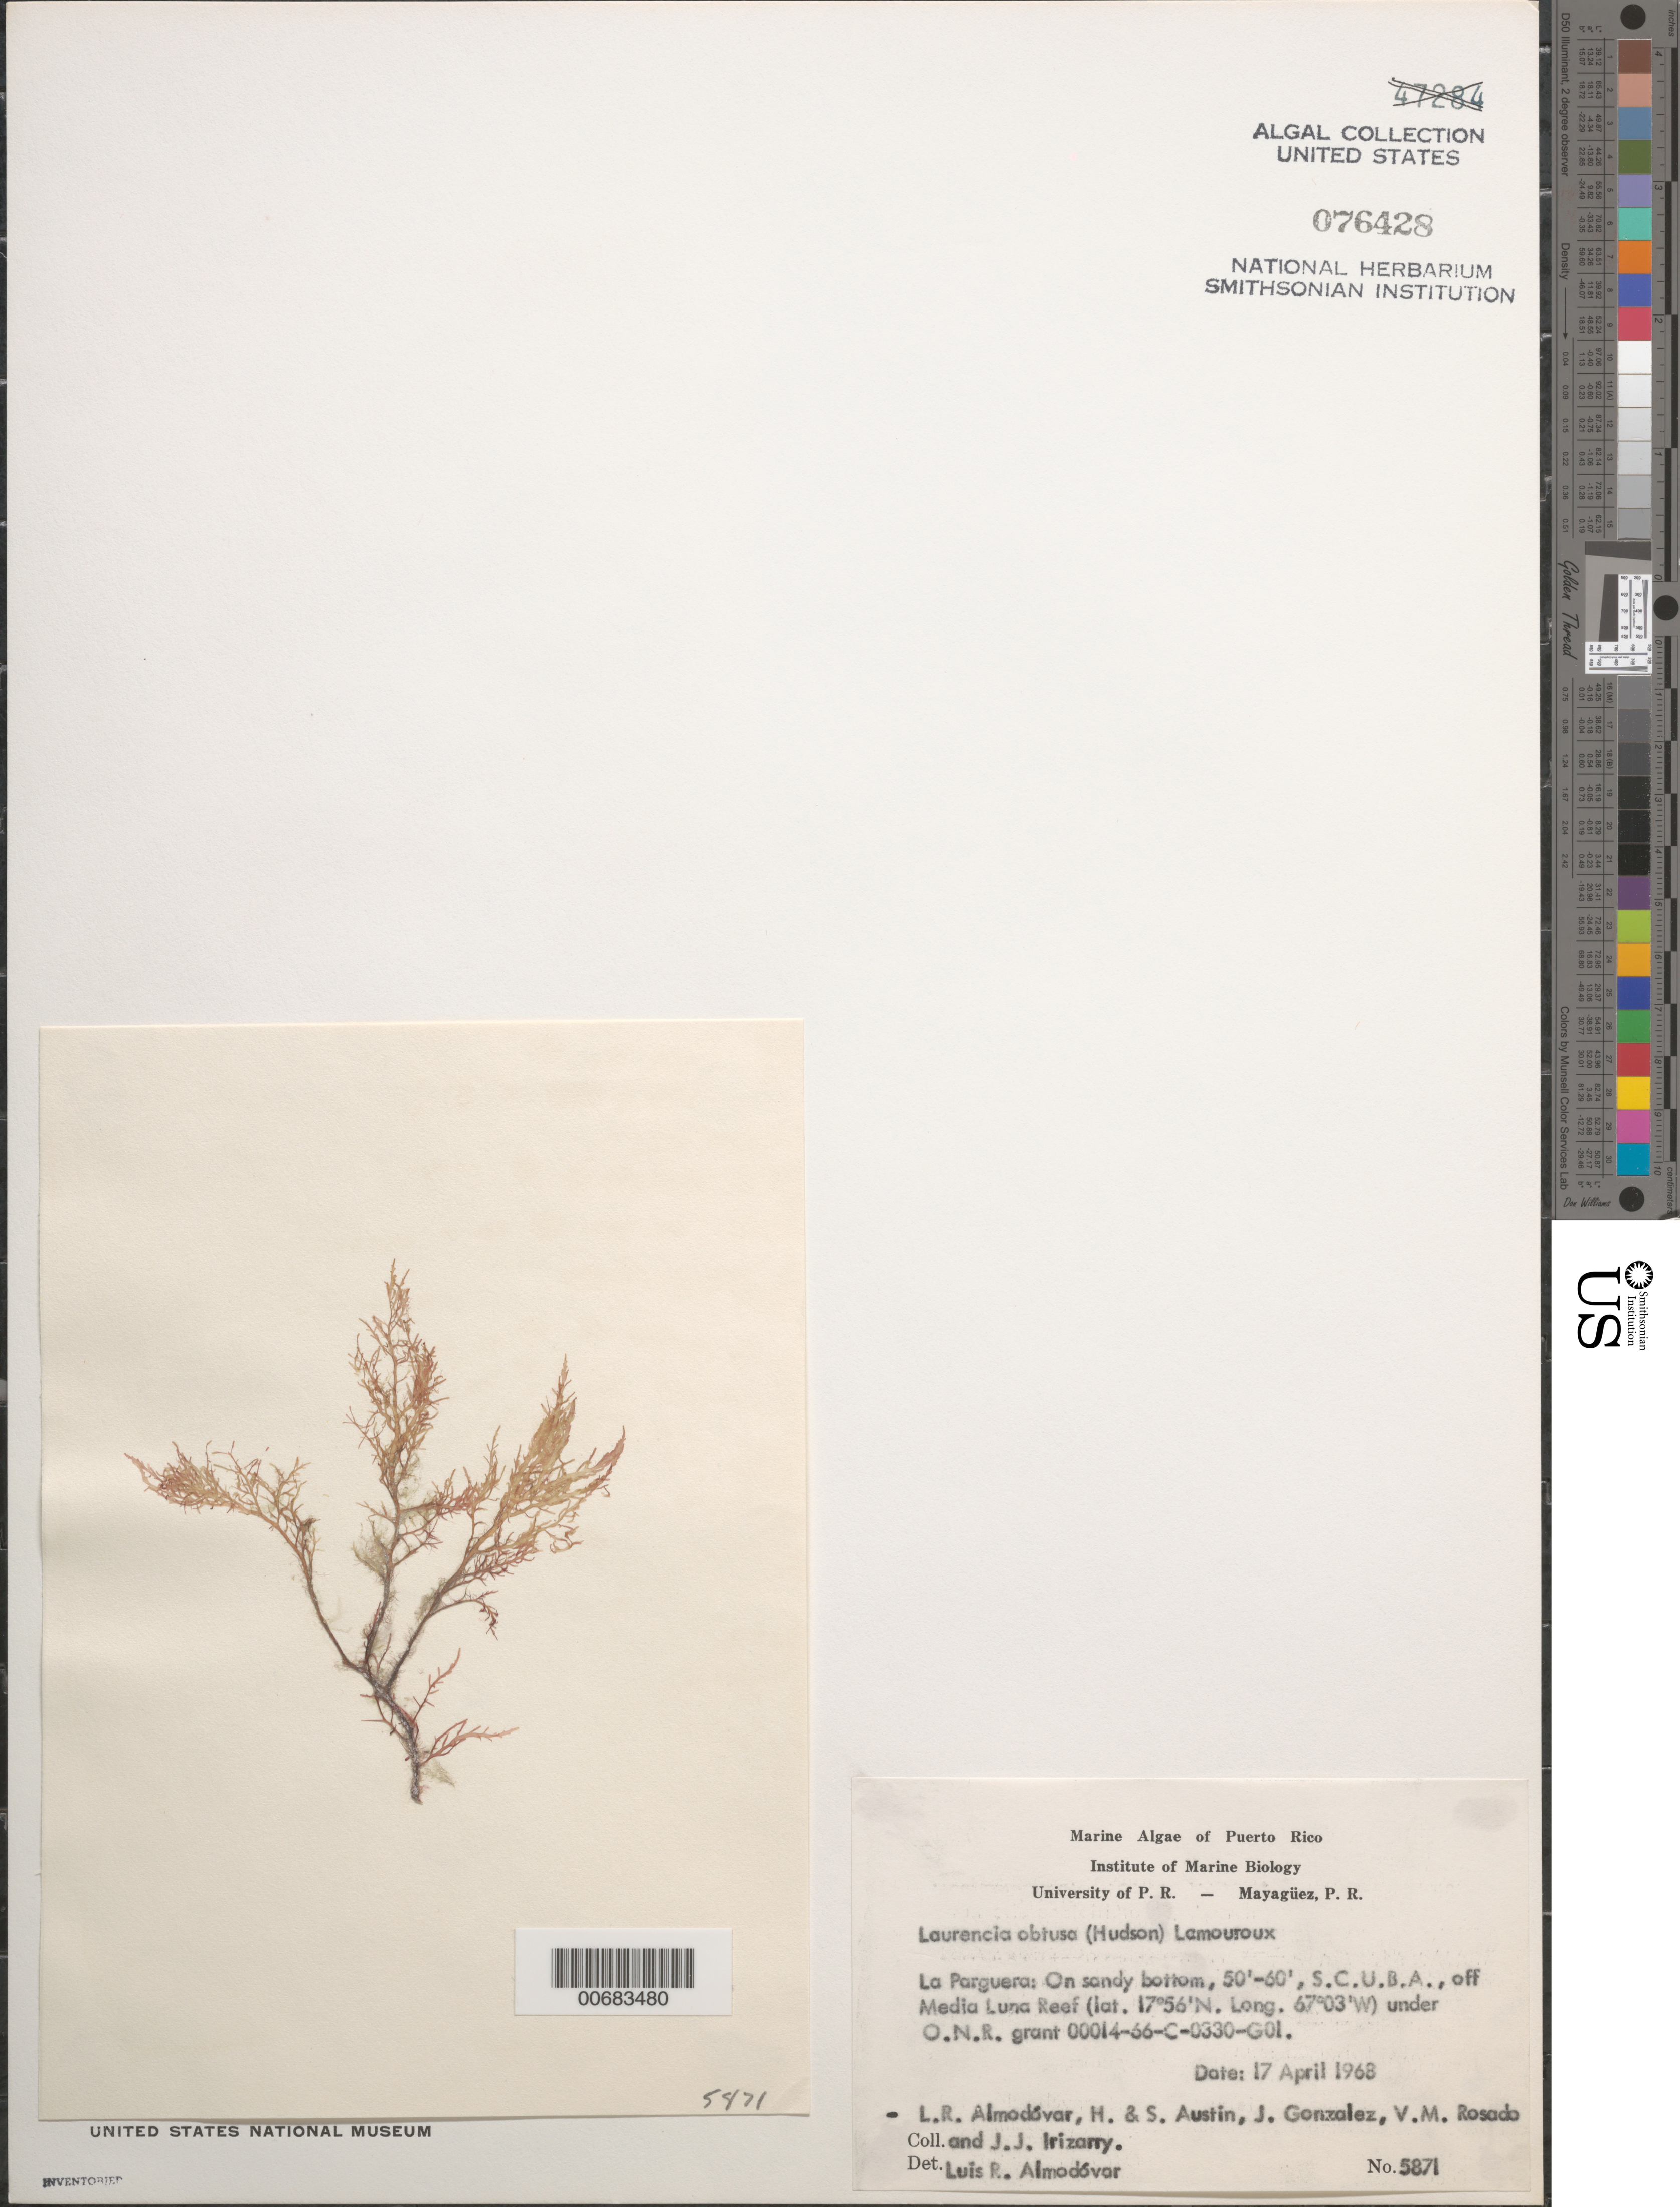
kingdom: Plantae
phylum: Rhodophyta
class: Florideophyceae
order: Ceramiales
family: Rhodomelaceae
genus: Laurencia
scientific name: Laurencia obtusa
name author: (Huds.) J.V.Lamouroux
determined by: Almodovar, L. R.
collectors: L. Almodovar, H. Austin, S. Austin, J. Gonzalez, V. Rosado & J. Irizarry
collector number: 5871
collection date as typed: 17 Apr 1968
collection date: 1968-04-17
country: Puerto Rico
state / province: Lajas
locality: La Parguera, off Media Luna Reef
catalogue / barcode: US 76428